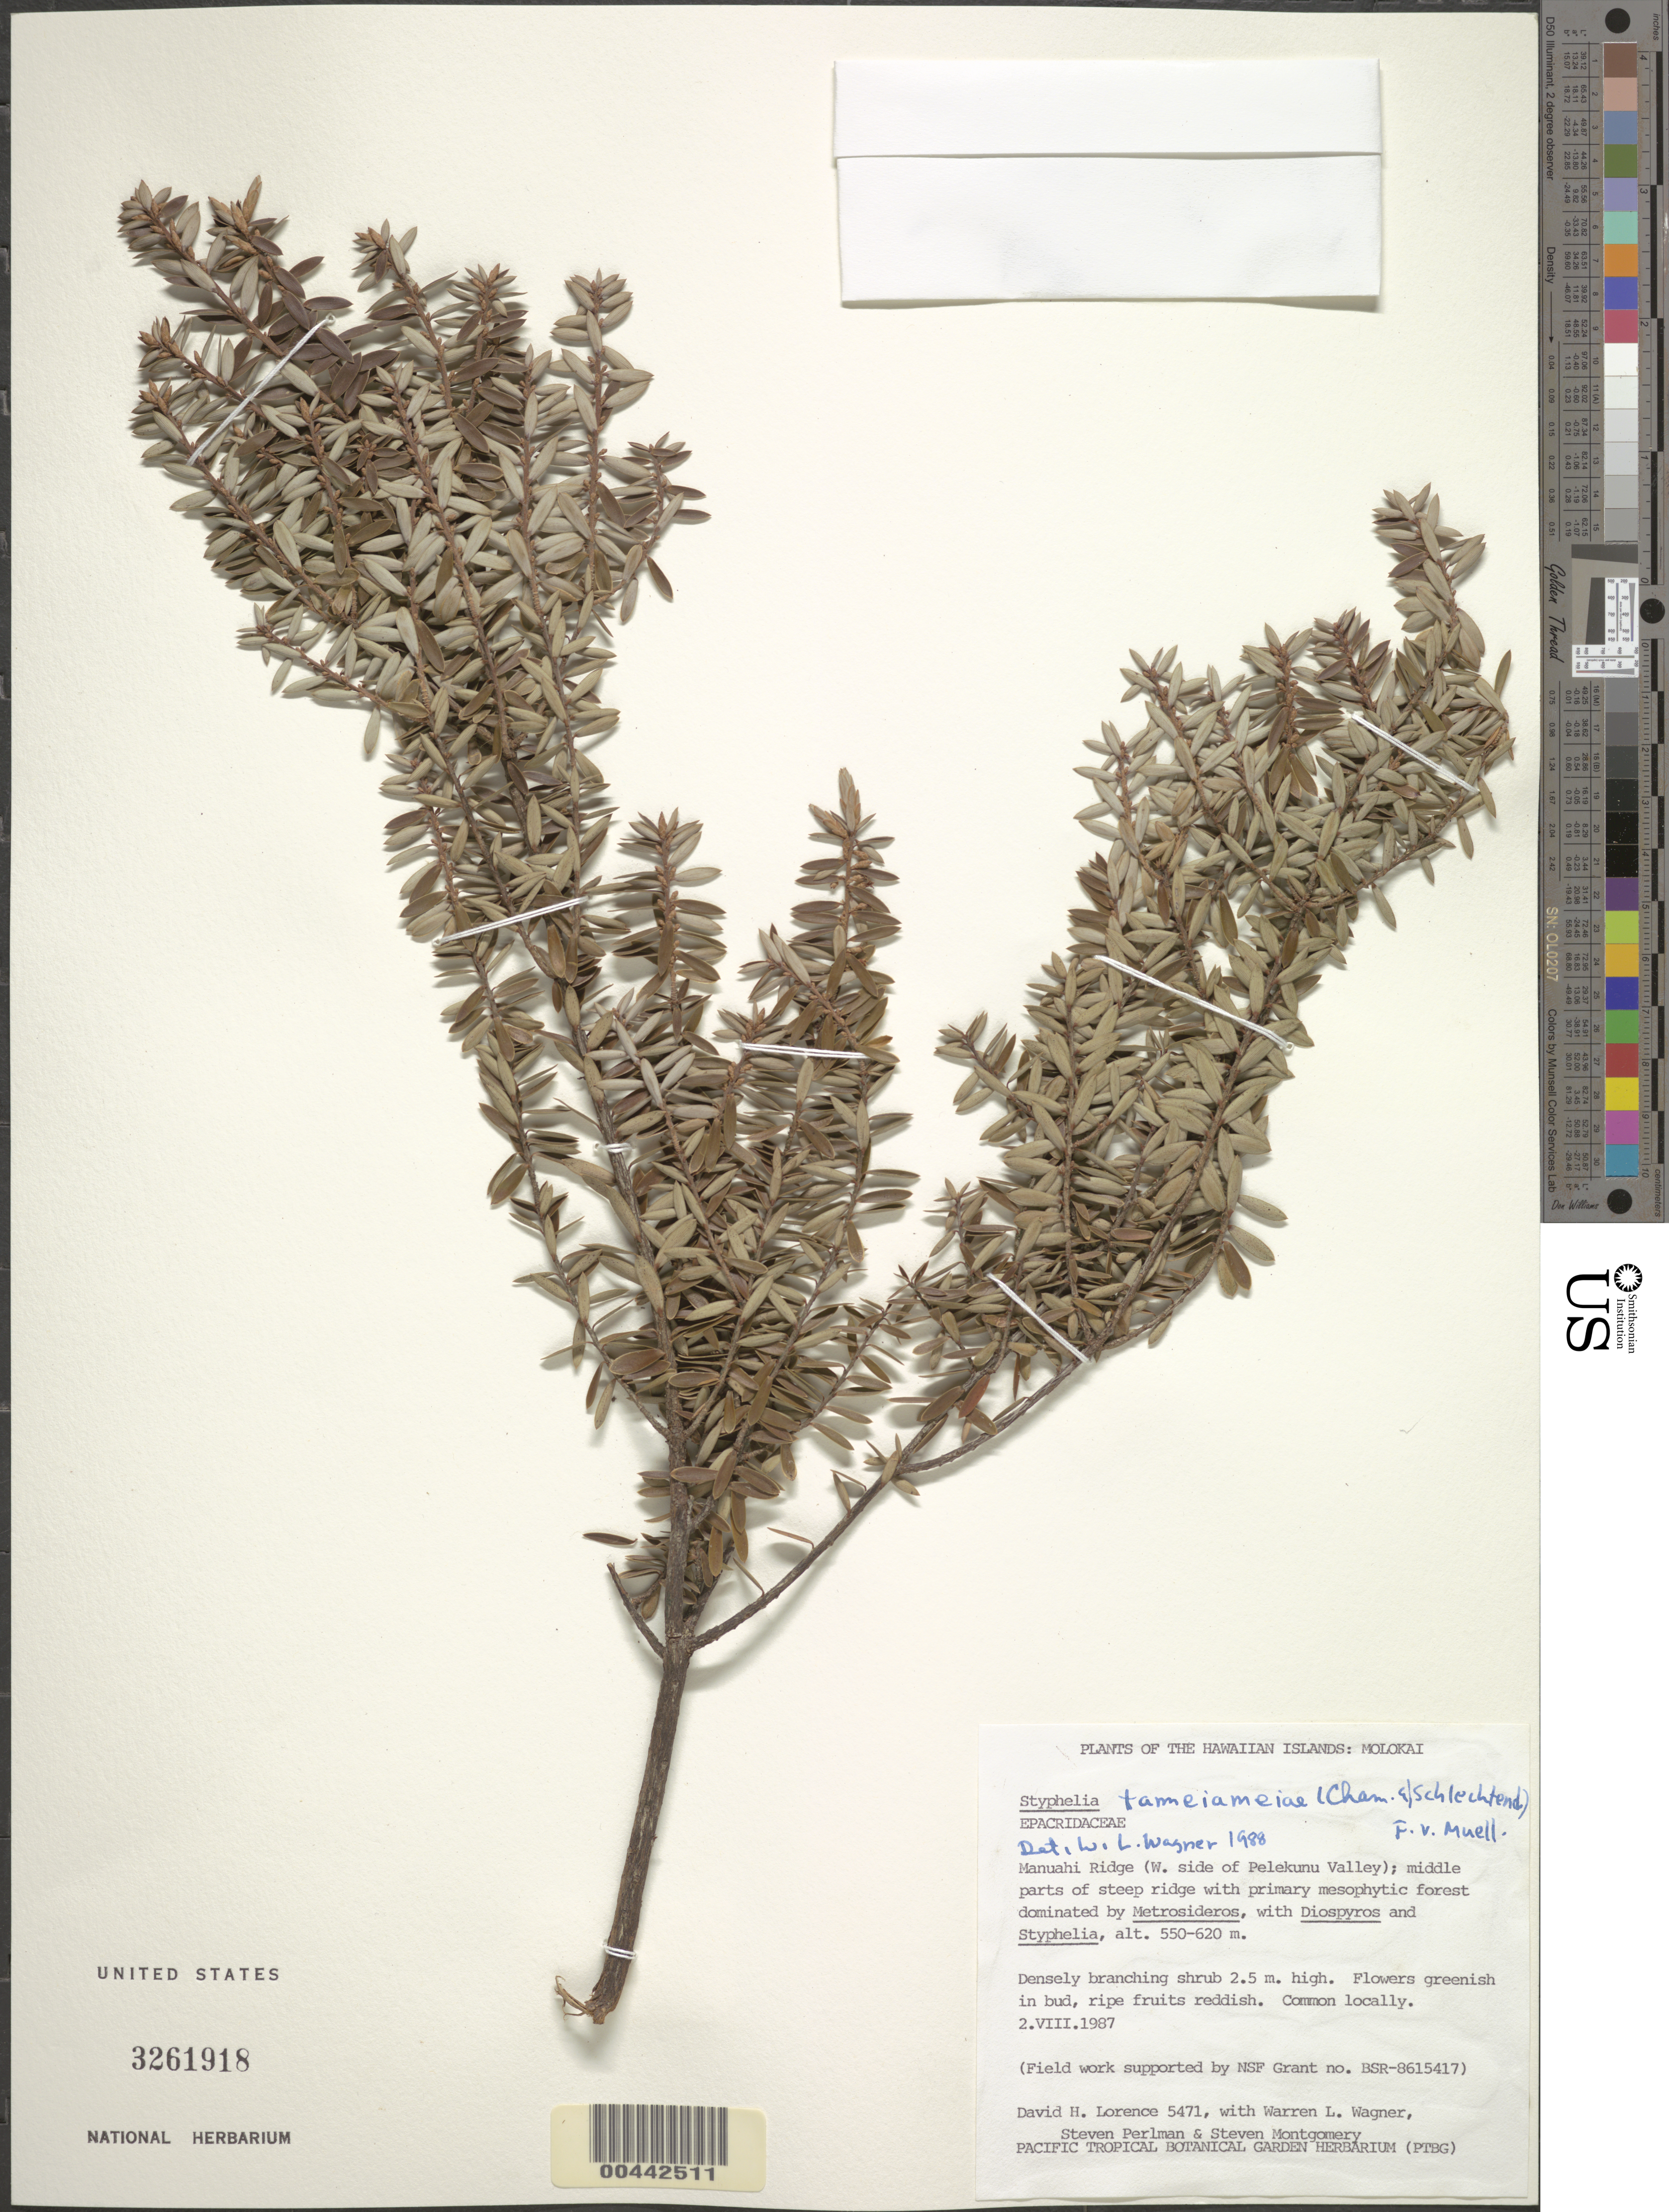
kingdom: Plantae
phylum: Tracheophyta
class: Magnoliopsida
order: Ericales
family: Ericaceae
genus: Leptecophylla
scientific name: Leptecophylla tameiameiae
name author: (Cham. & Schltdl.) C.M. Weiller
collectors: D. Lorence, W. L. Wagner, S. P. Perlman & S. Montgomery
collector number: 5471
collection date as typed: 2 Aug 1987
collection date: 1987-08-02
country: United States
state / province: Hawaii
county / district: Maui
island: Moloka'i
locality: Manuahi Ridge (W side of Pelekunu Valley), middle parts of steep ridge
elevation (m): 550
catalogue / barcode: US 3261918